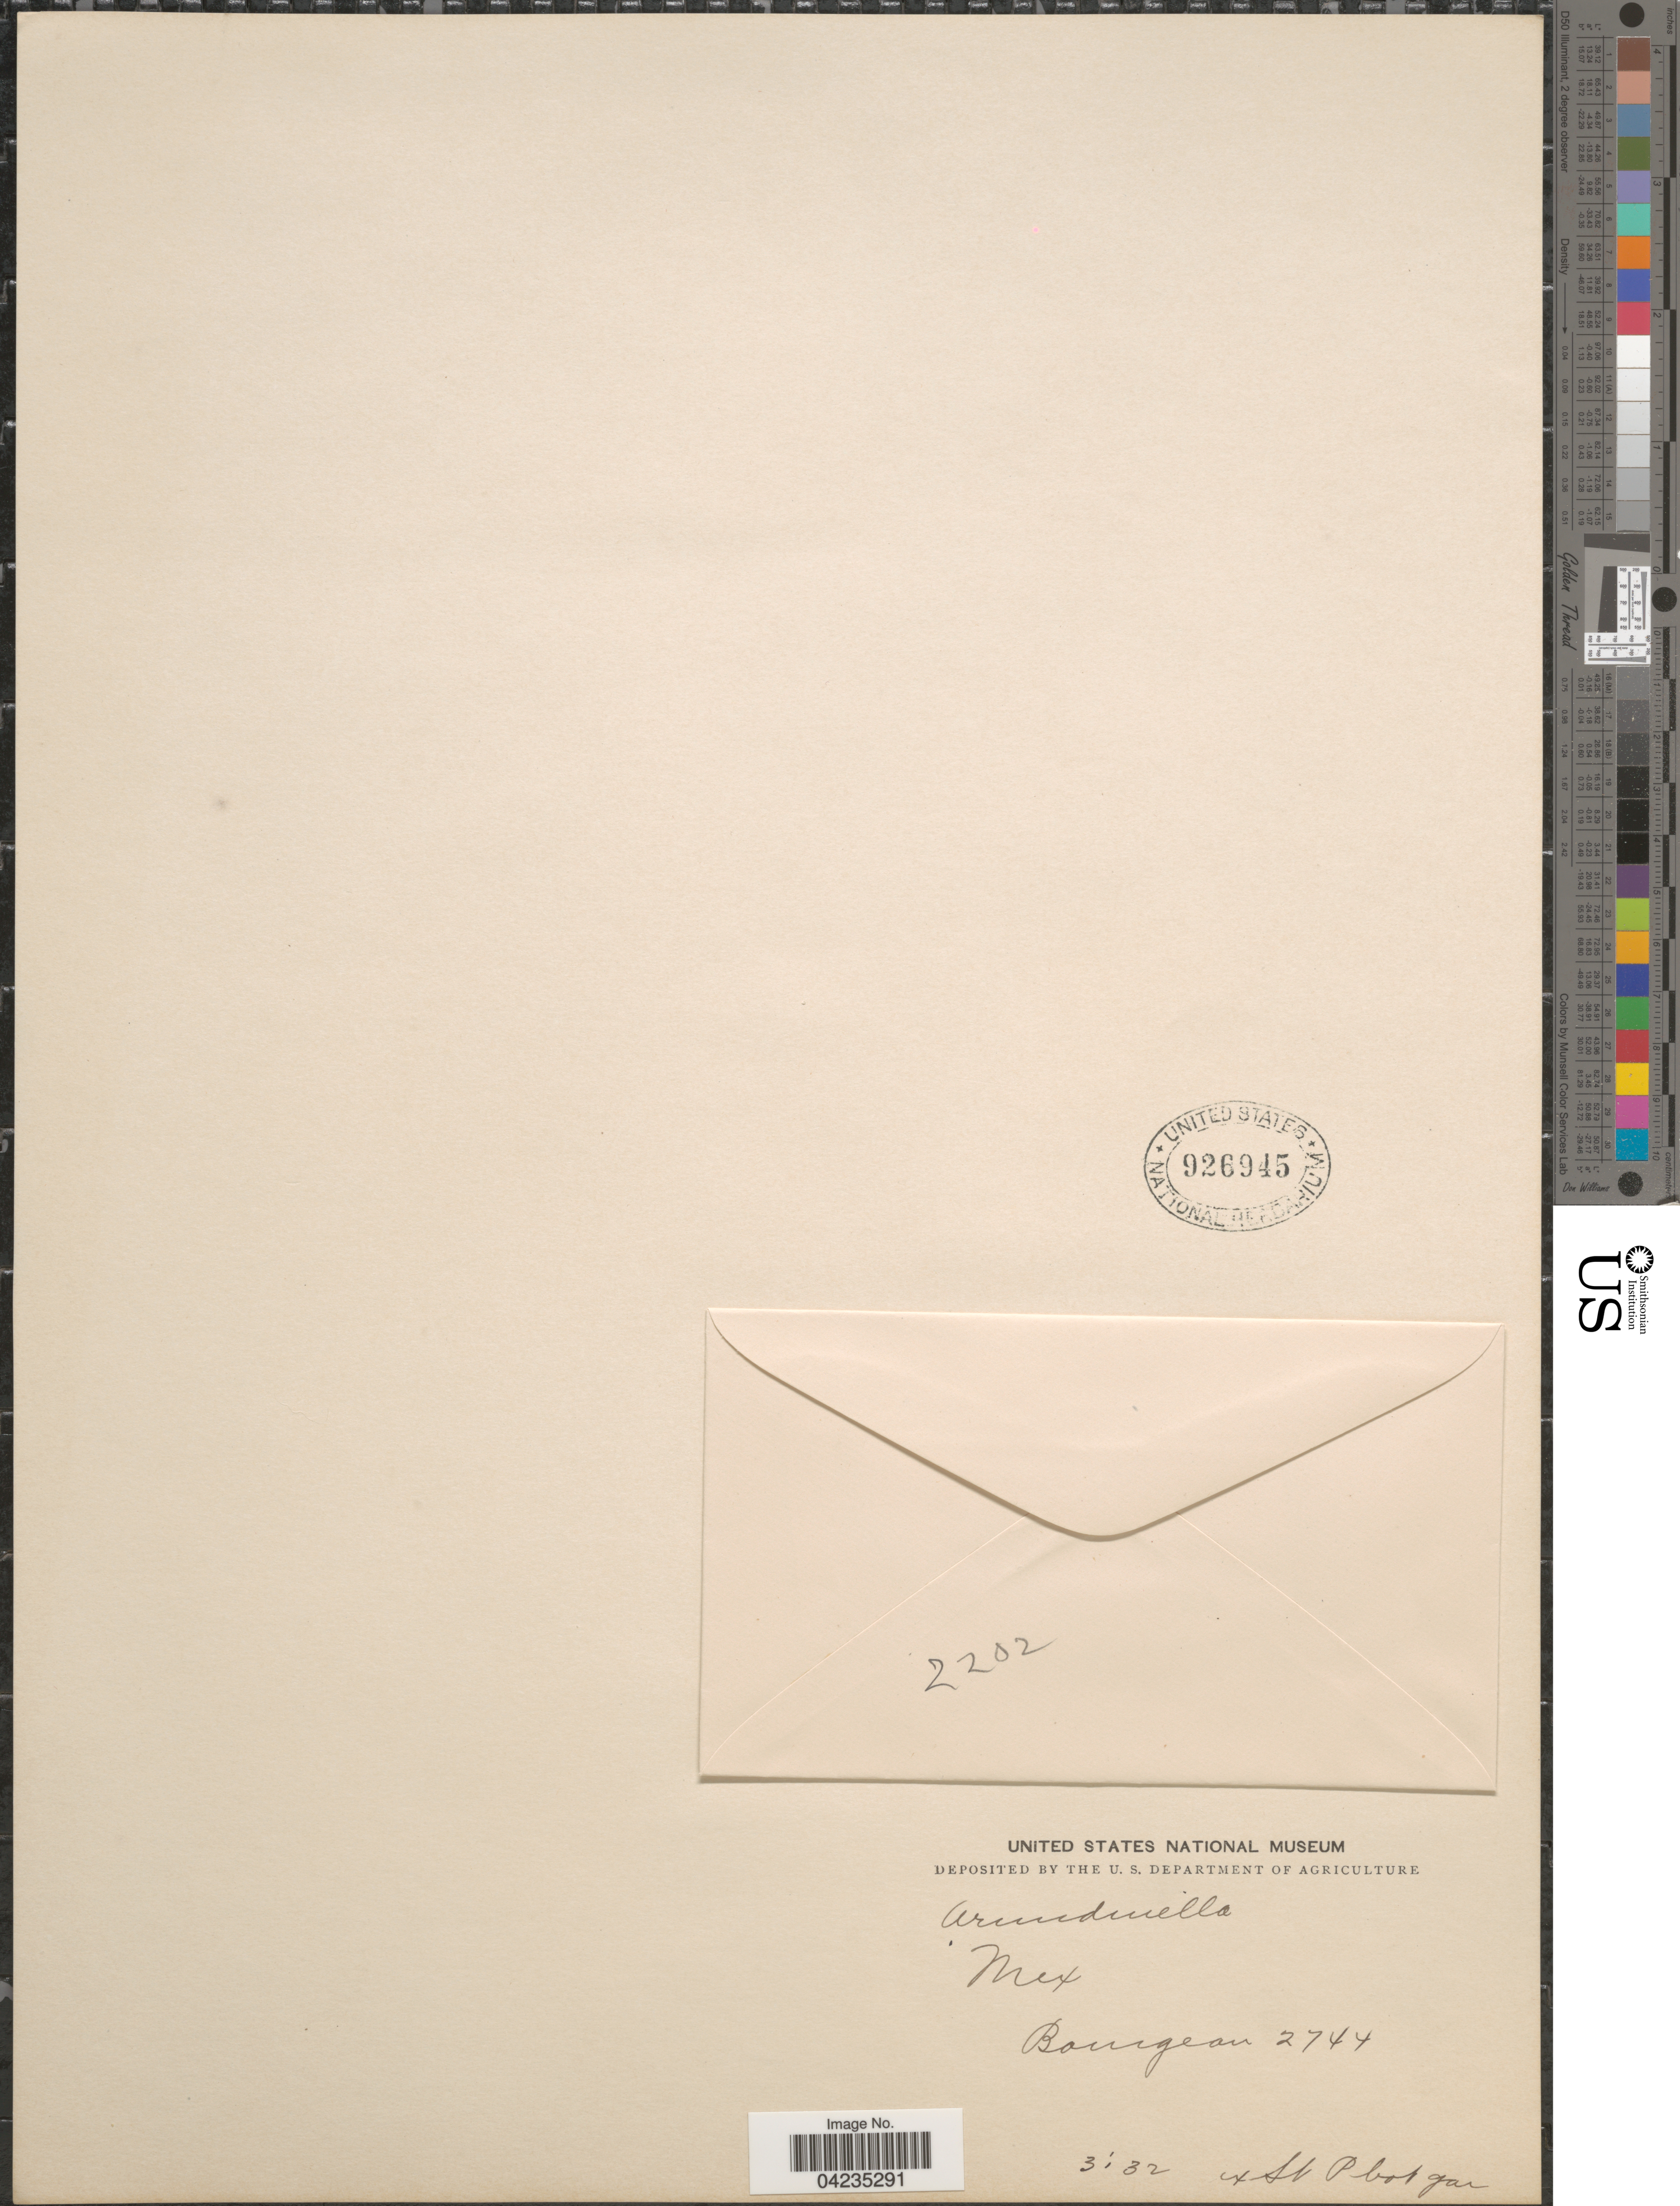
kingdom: Plantae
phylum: Tracheophyta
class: Liliopsida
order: Poales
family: Poaceae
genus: Arundinella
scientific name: Arundinella sp.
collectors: -. Bourgeau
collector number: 2744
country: Mexico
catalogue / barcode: US 926945